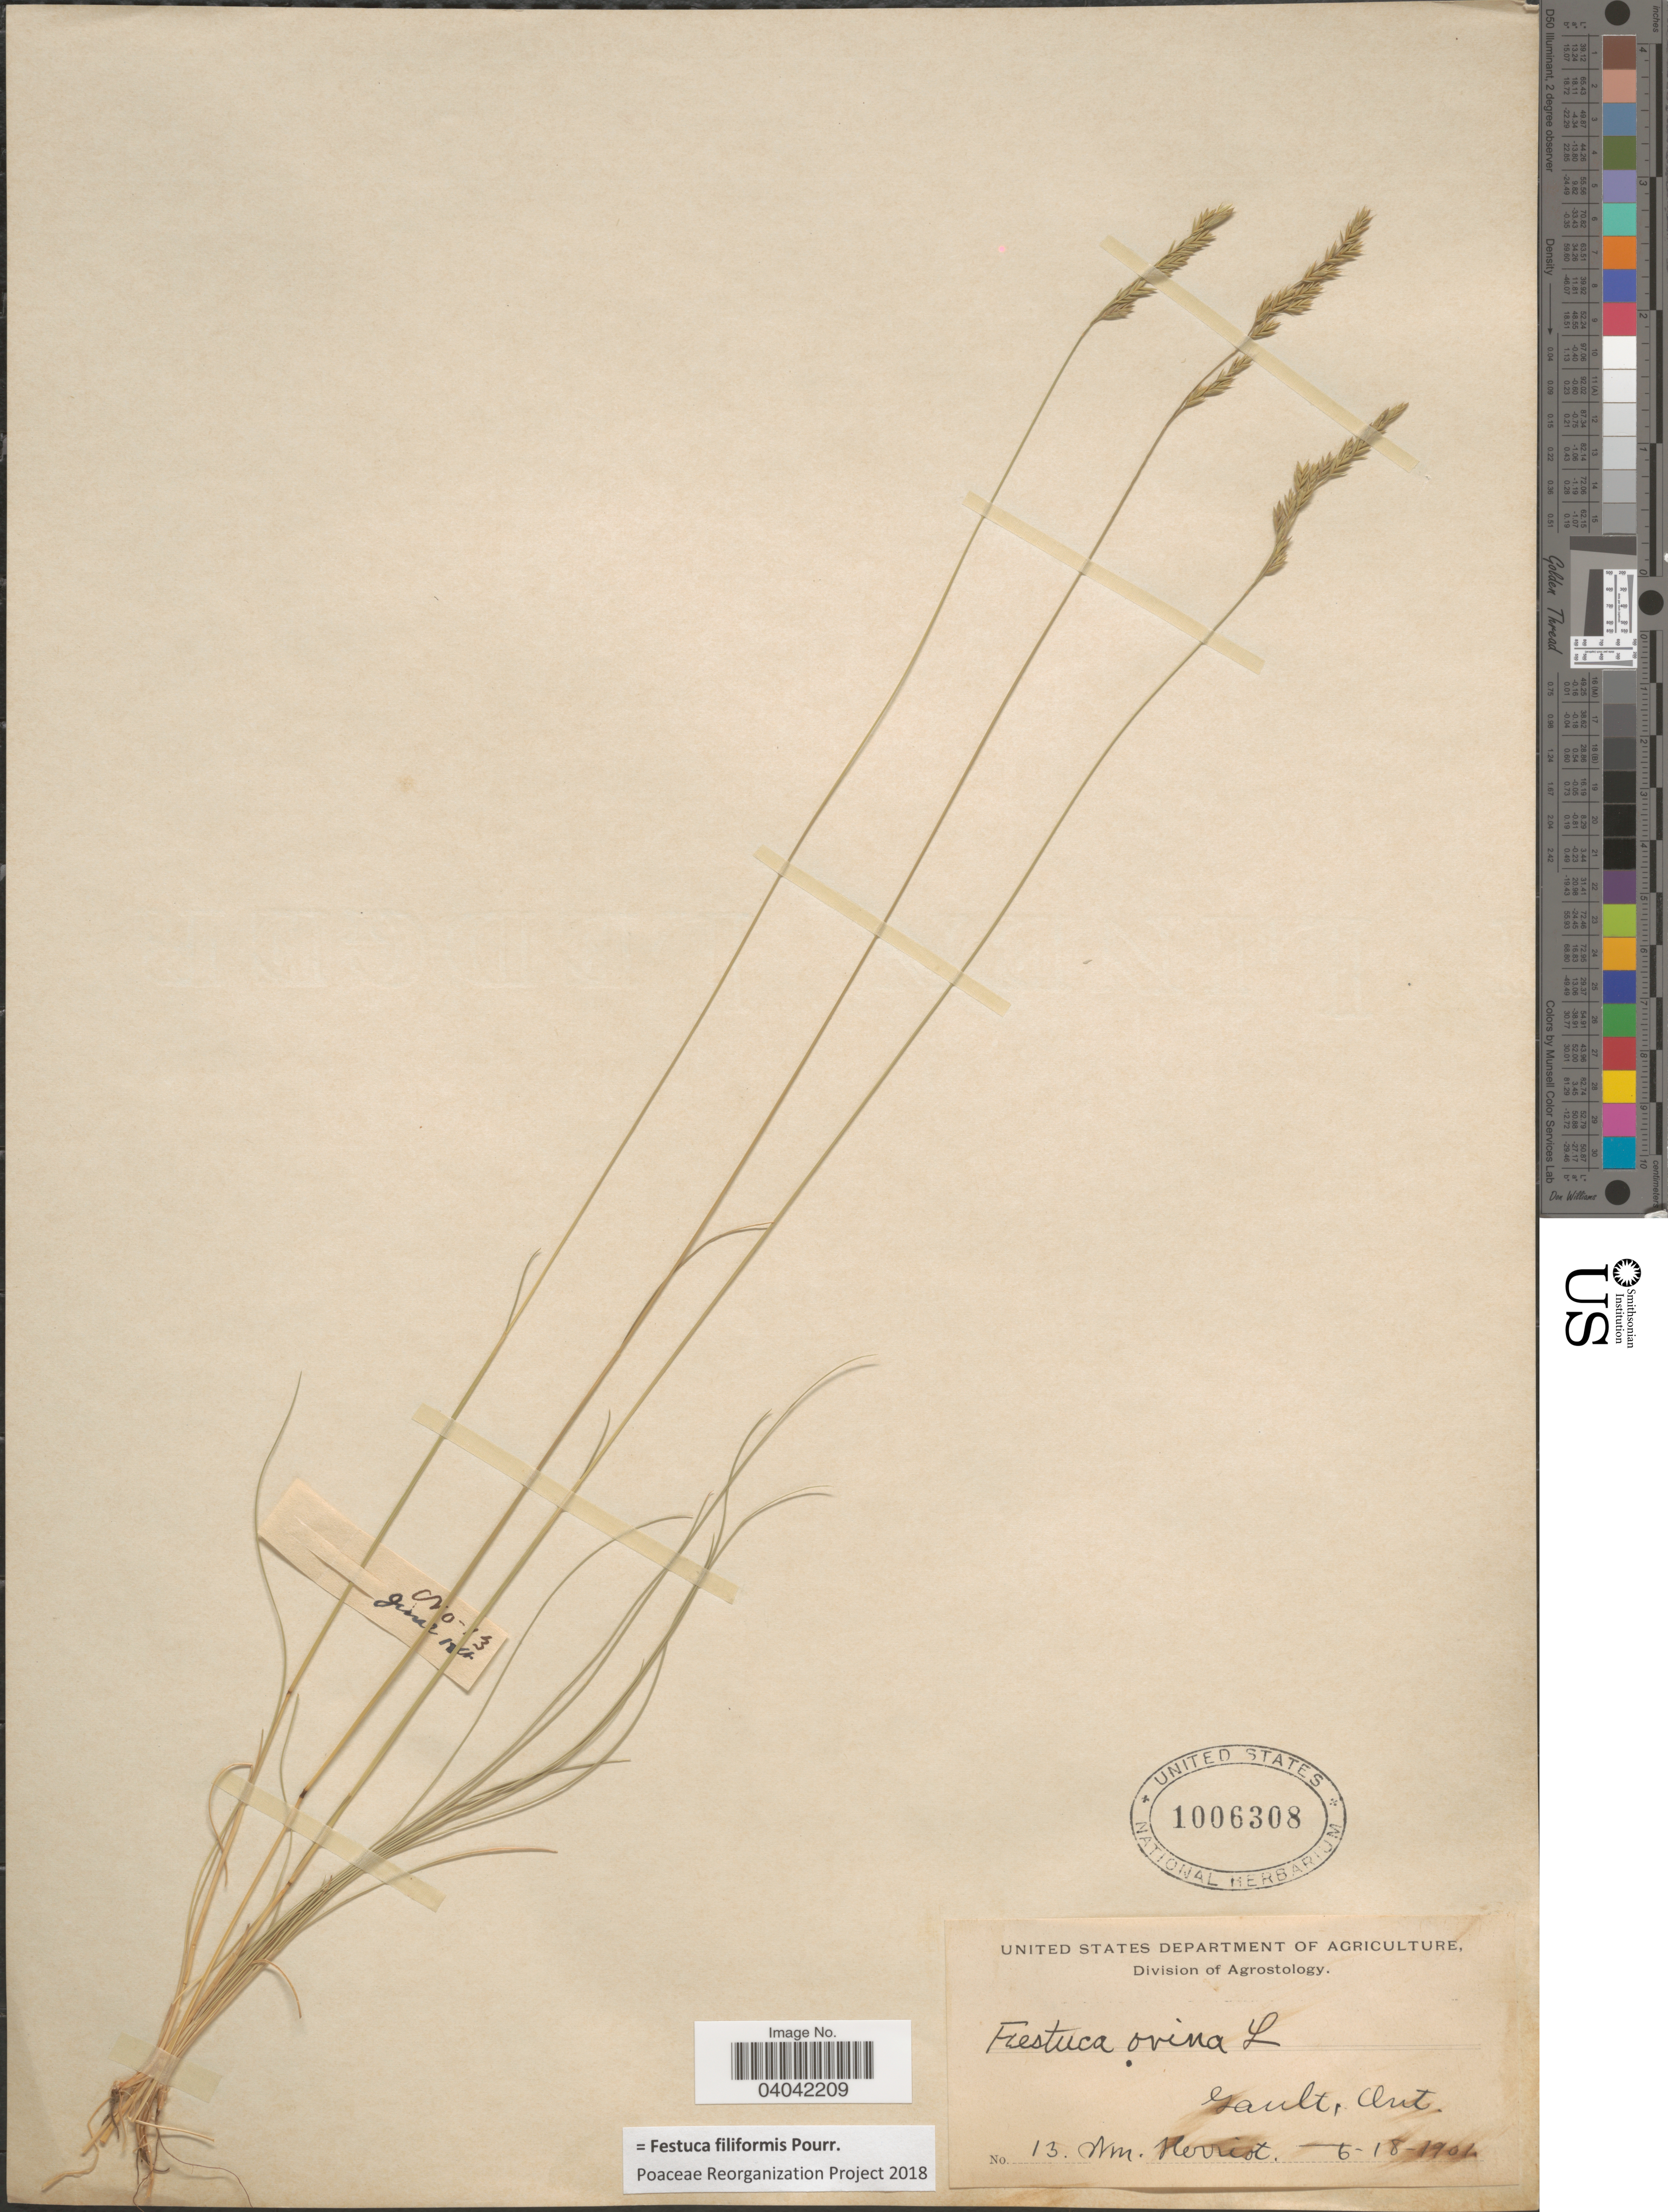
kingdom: Plantae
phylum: Tracheophyta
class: Liliopsida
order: Poales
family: Poaceae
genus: Festuca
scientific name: Festuca filiformis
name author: Pourr.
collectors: W. Herriot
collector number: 13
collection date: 1901-06-18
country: Canada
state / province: Ontario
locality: Gault.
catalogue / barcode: US 1006308